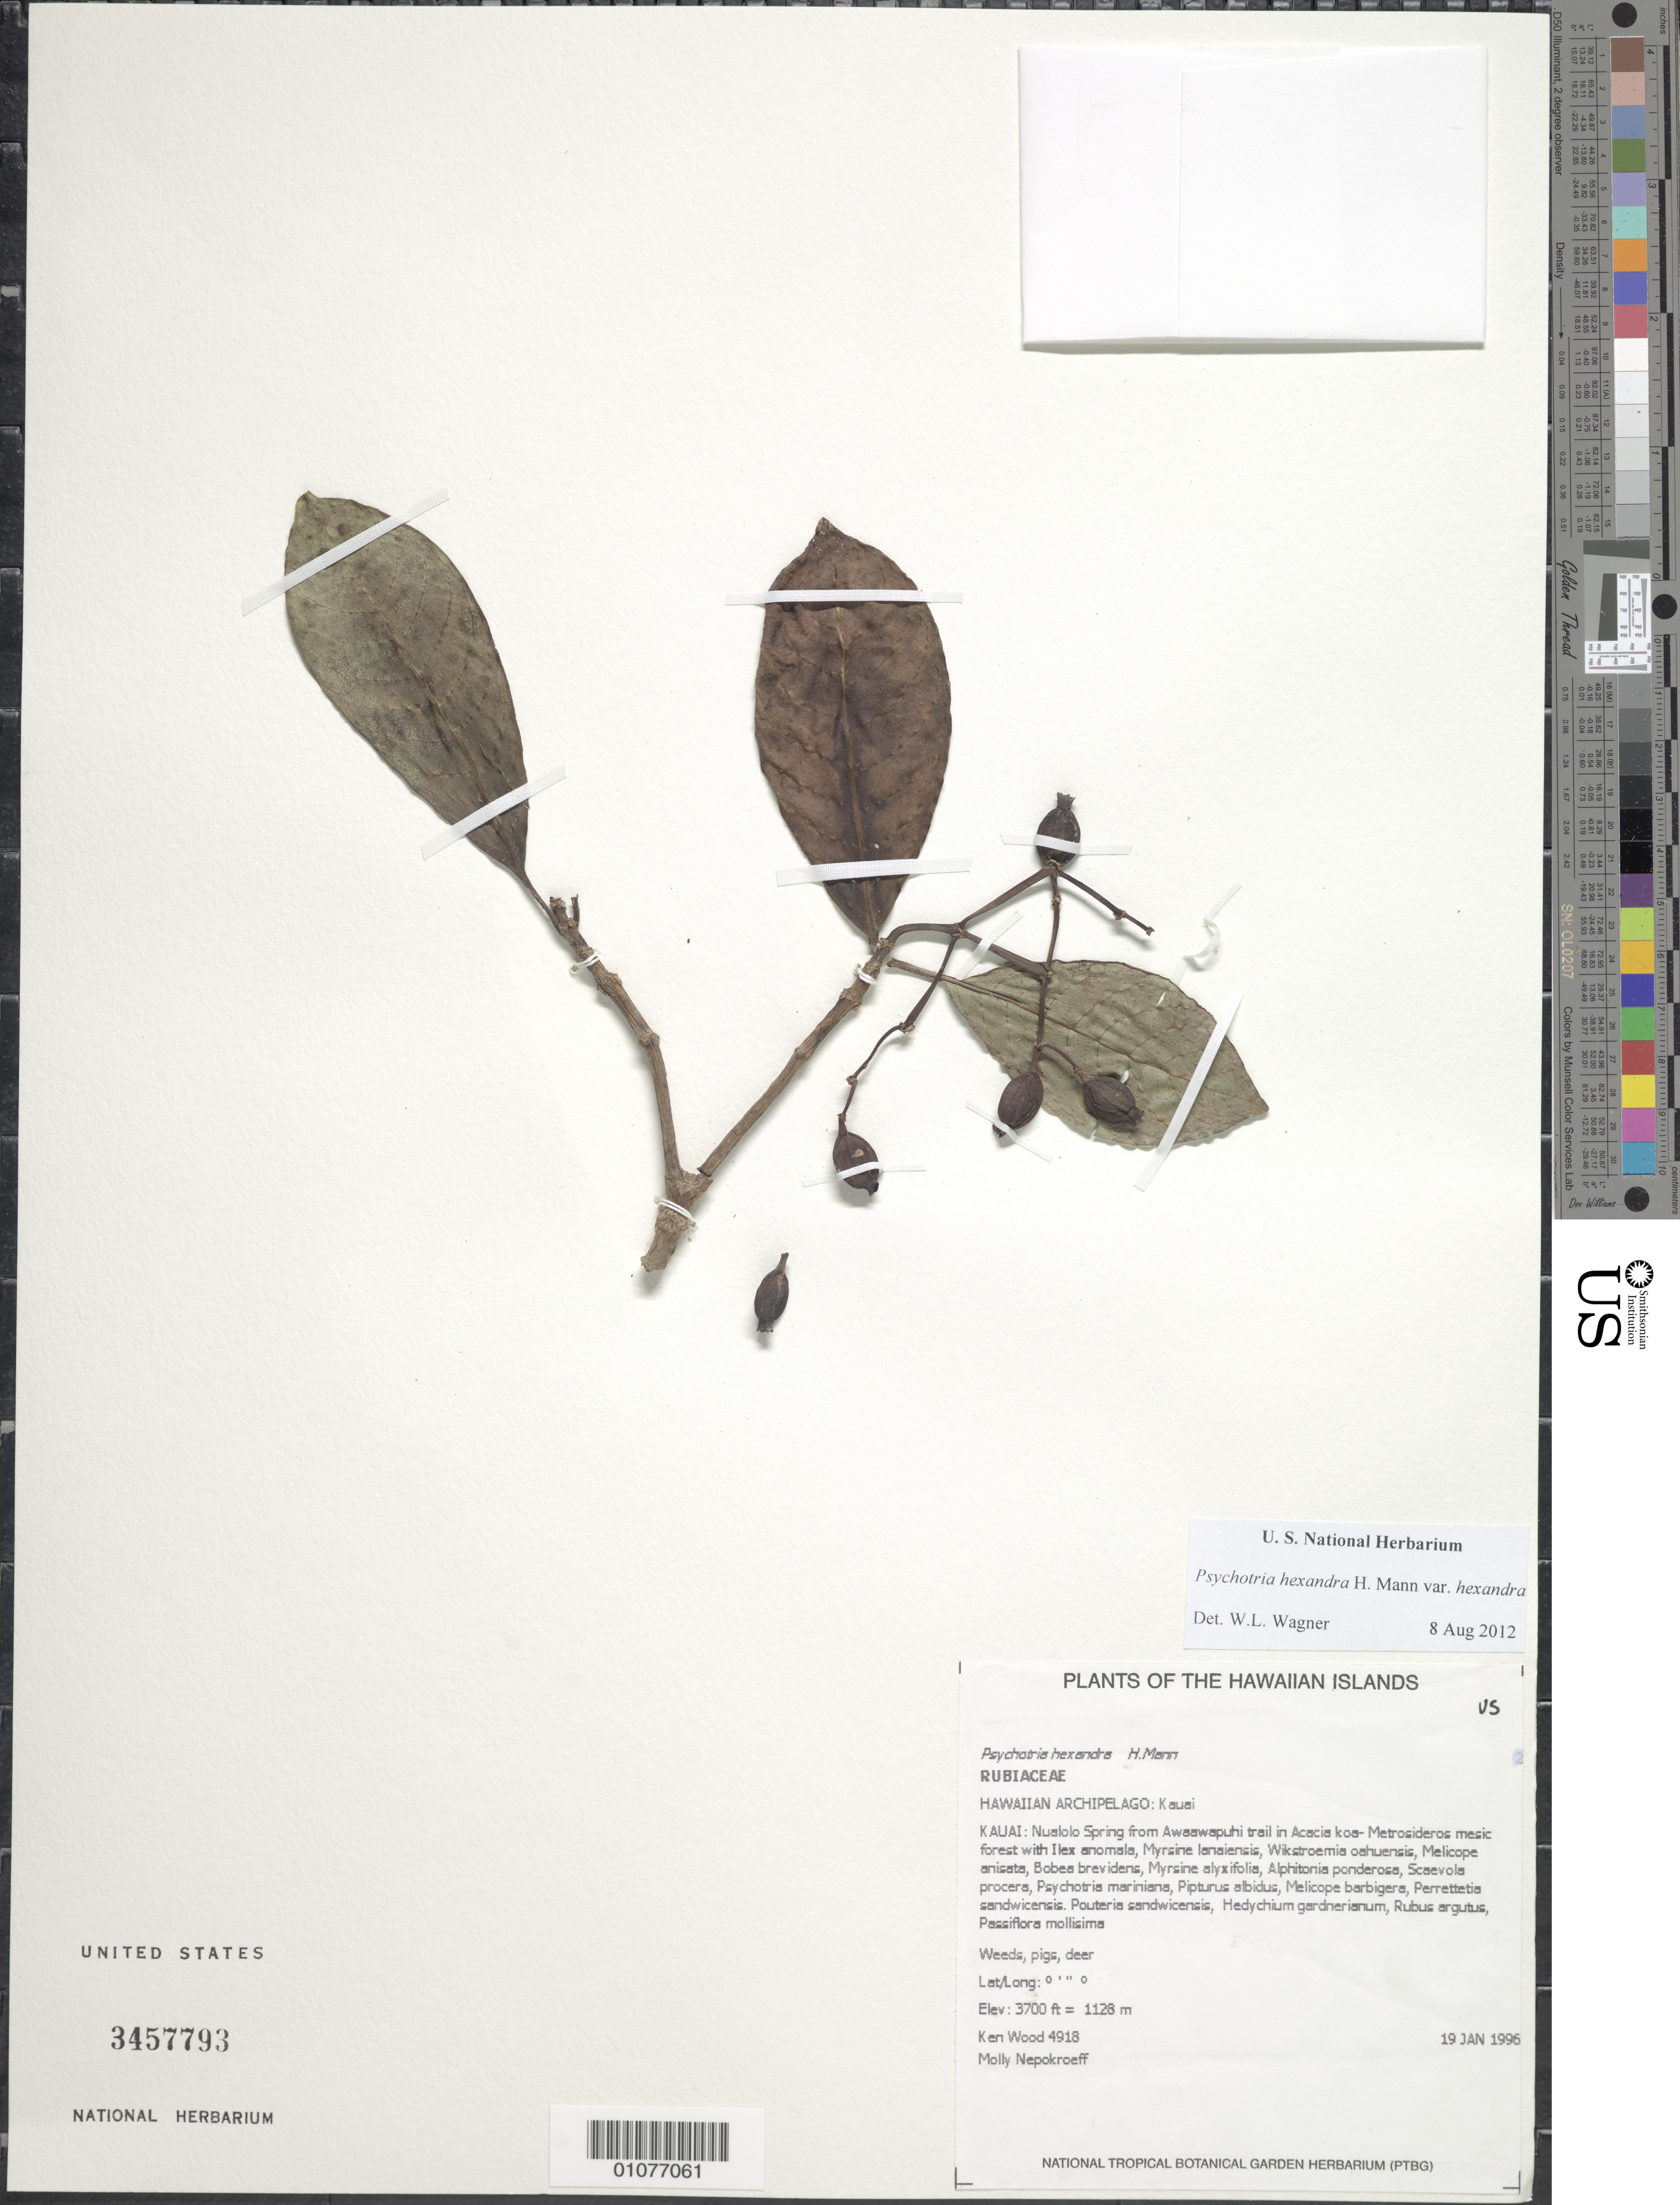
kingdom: Plantae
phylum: Tracheophyta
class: Magnoliopsida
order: Gentianales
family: Rubiaceae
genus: Psychotria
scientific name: Psychotria hexandra var. hexandra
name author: H. Mann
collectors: K. R. Wood & M. Nepokroeff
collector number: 4918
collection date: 1996-01-19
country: United States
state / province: Hawaii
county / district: Kauai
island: Kaua'i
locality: Nualolo Spring from Awaawapuhi trail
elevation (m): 1128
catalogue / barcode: US 3457793